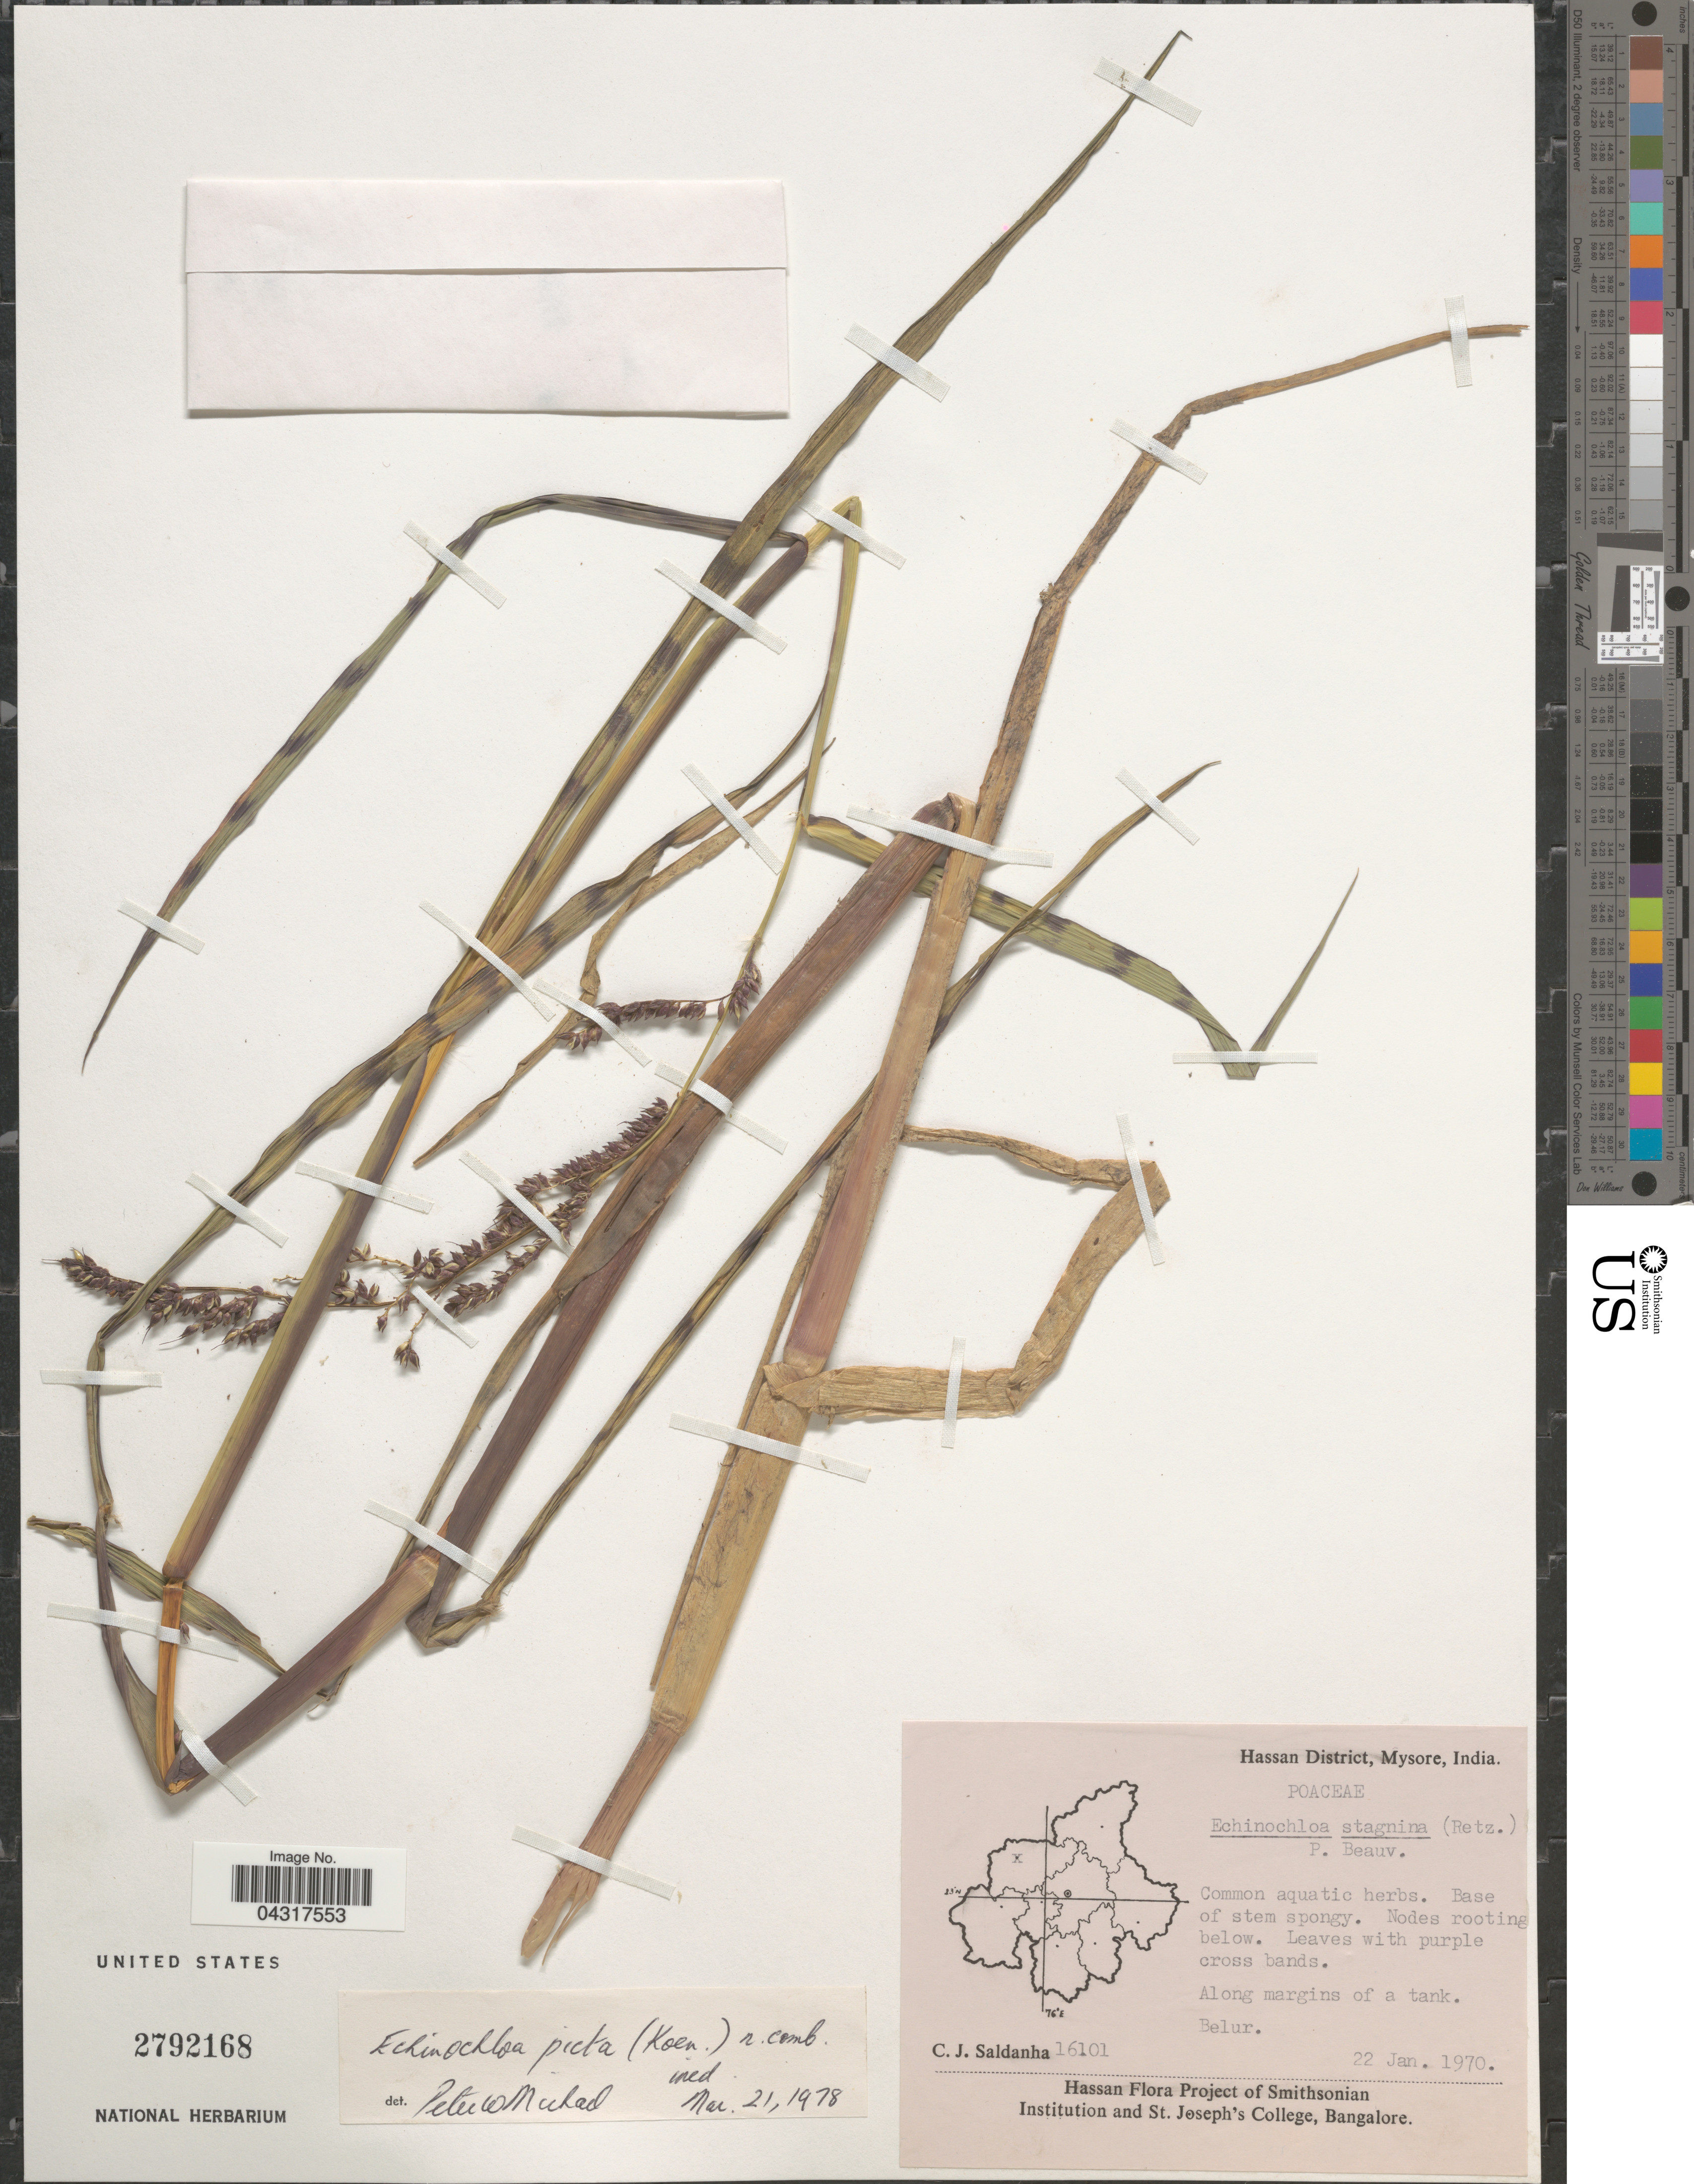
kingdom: Plantae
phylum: Tracheophyta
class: Liliopsida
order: Poales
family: Poaceae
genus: Echinochloa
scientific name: Echinochloa picta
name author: (K.D. Koenig) Michael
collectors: C. J. Saldanha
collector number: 16101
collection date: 1970-01-22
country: India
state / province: Karnataka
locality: Hassan District, Mysore. Along margins of a tank. Belur.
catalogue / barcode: US 2792168